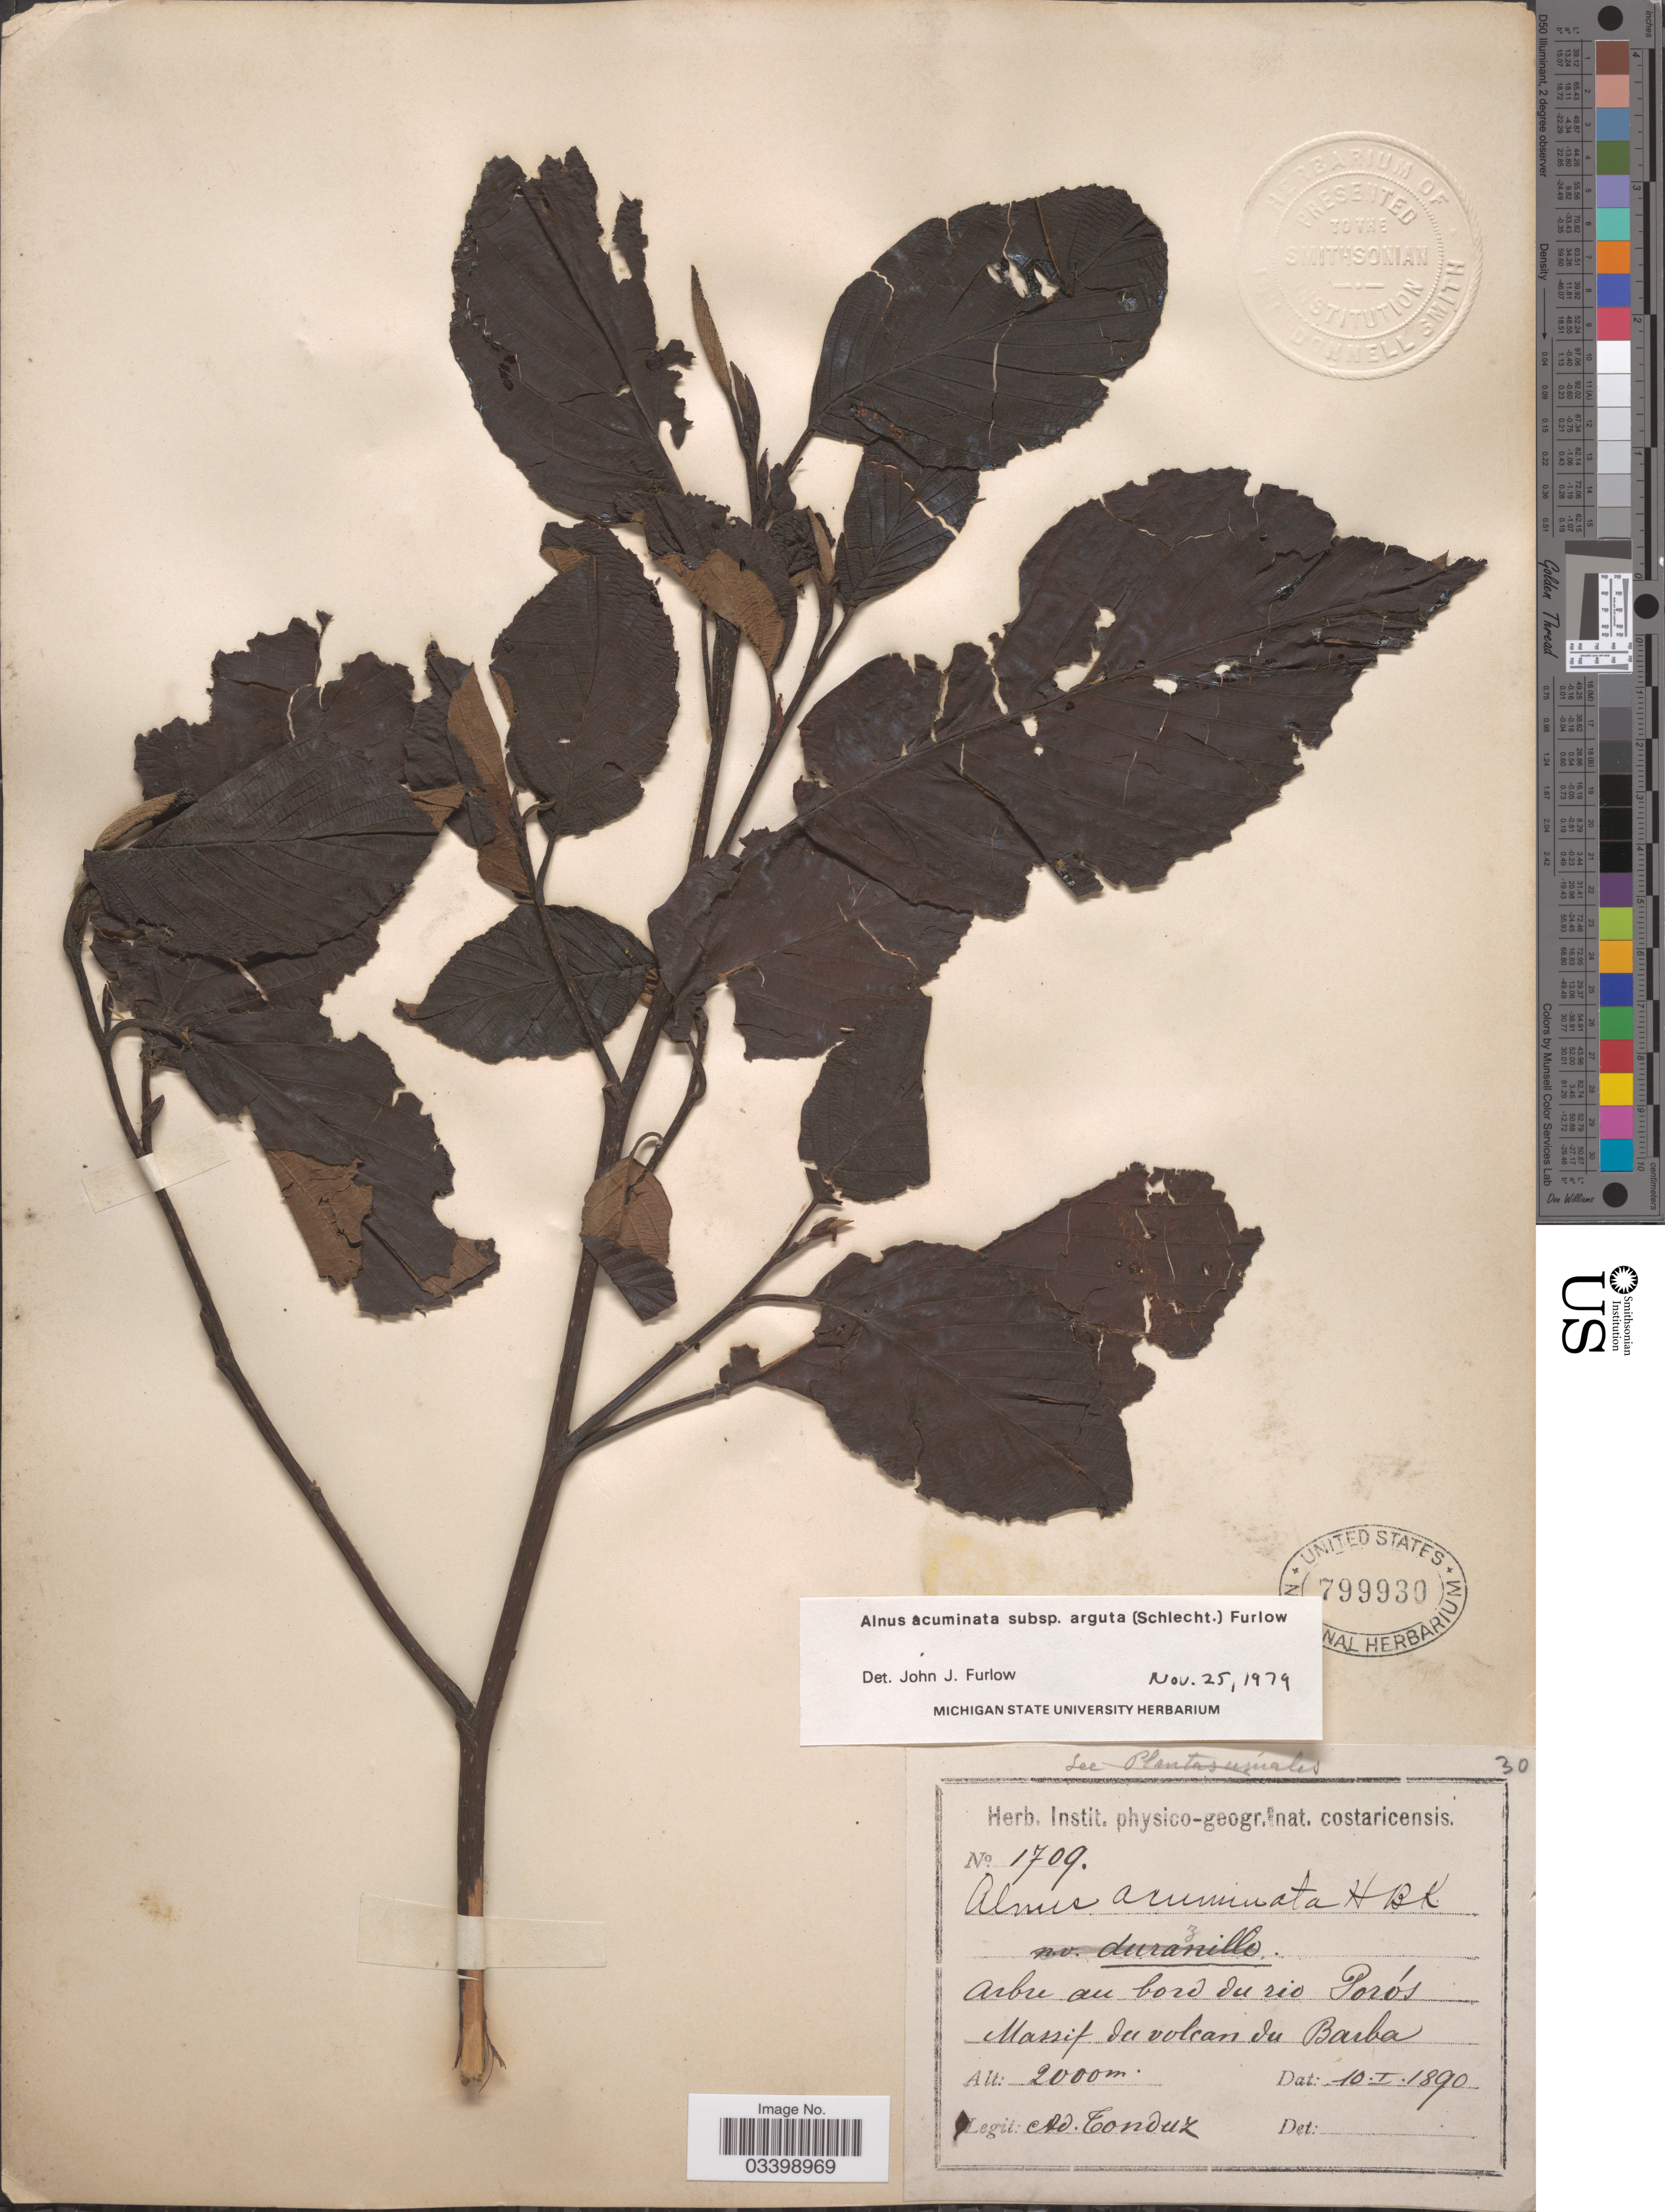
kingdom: Plantae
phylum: Tracheophyta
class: Magnoliopsida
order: Fagales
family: Betulaceae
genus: Alnus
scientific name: Alnus acuminata subsp. arguta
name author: (Schltdl.) Furlow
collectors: A. Tonduz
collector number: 1709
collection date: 1890-01-10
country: Costa Rica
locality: Arbre au bord du rio Porós Massif du volcan du barba.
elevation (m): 2000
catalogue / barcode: US 799930